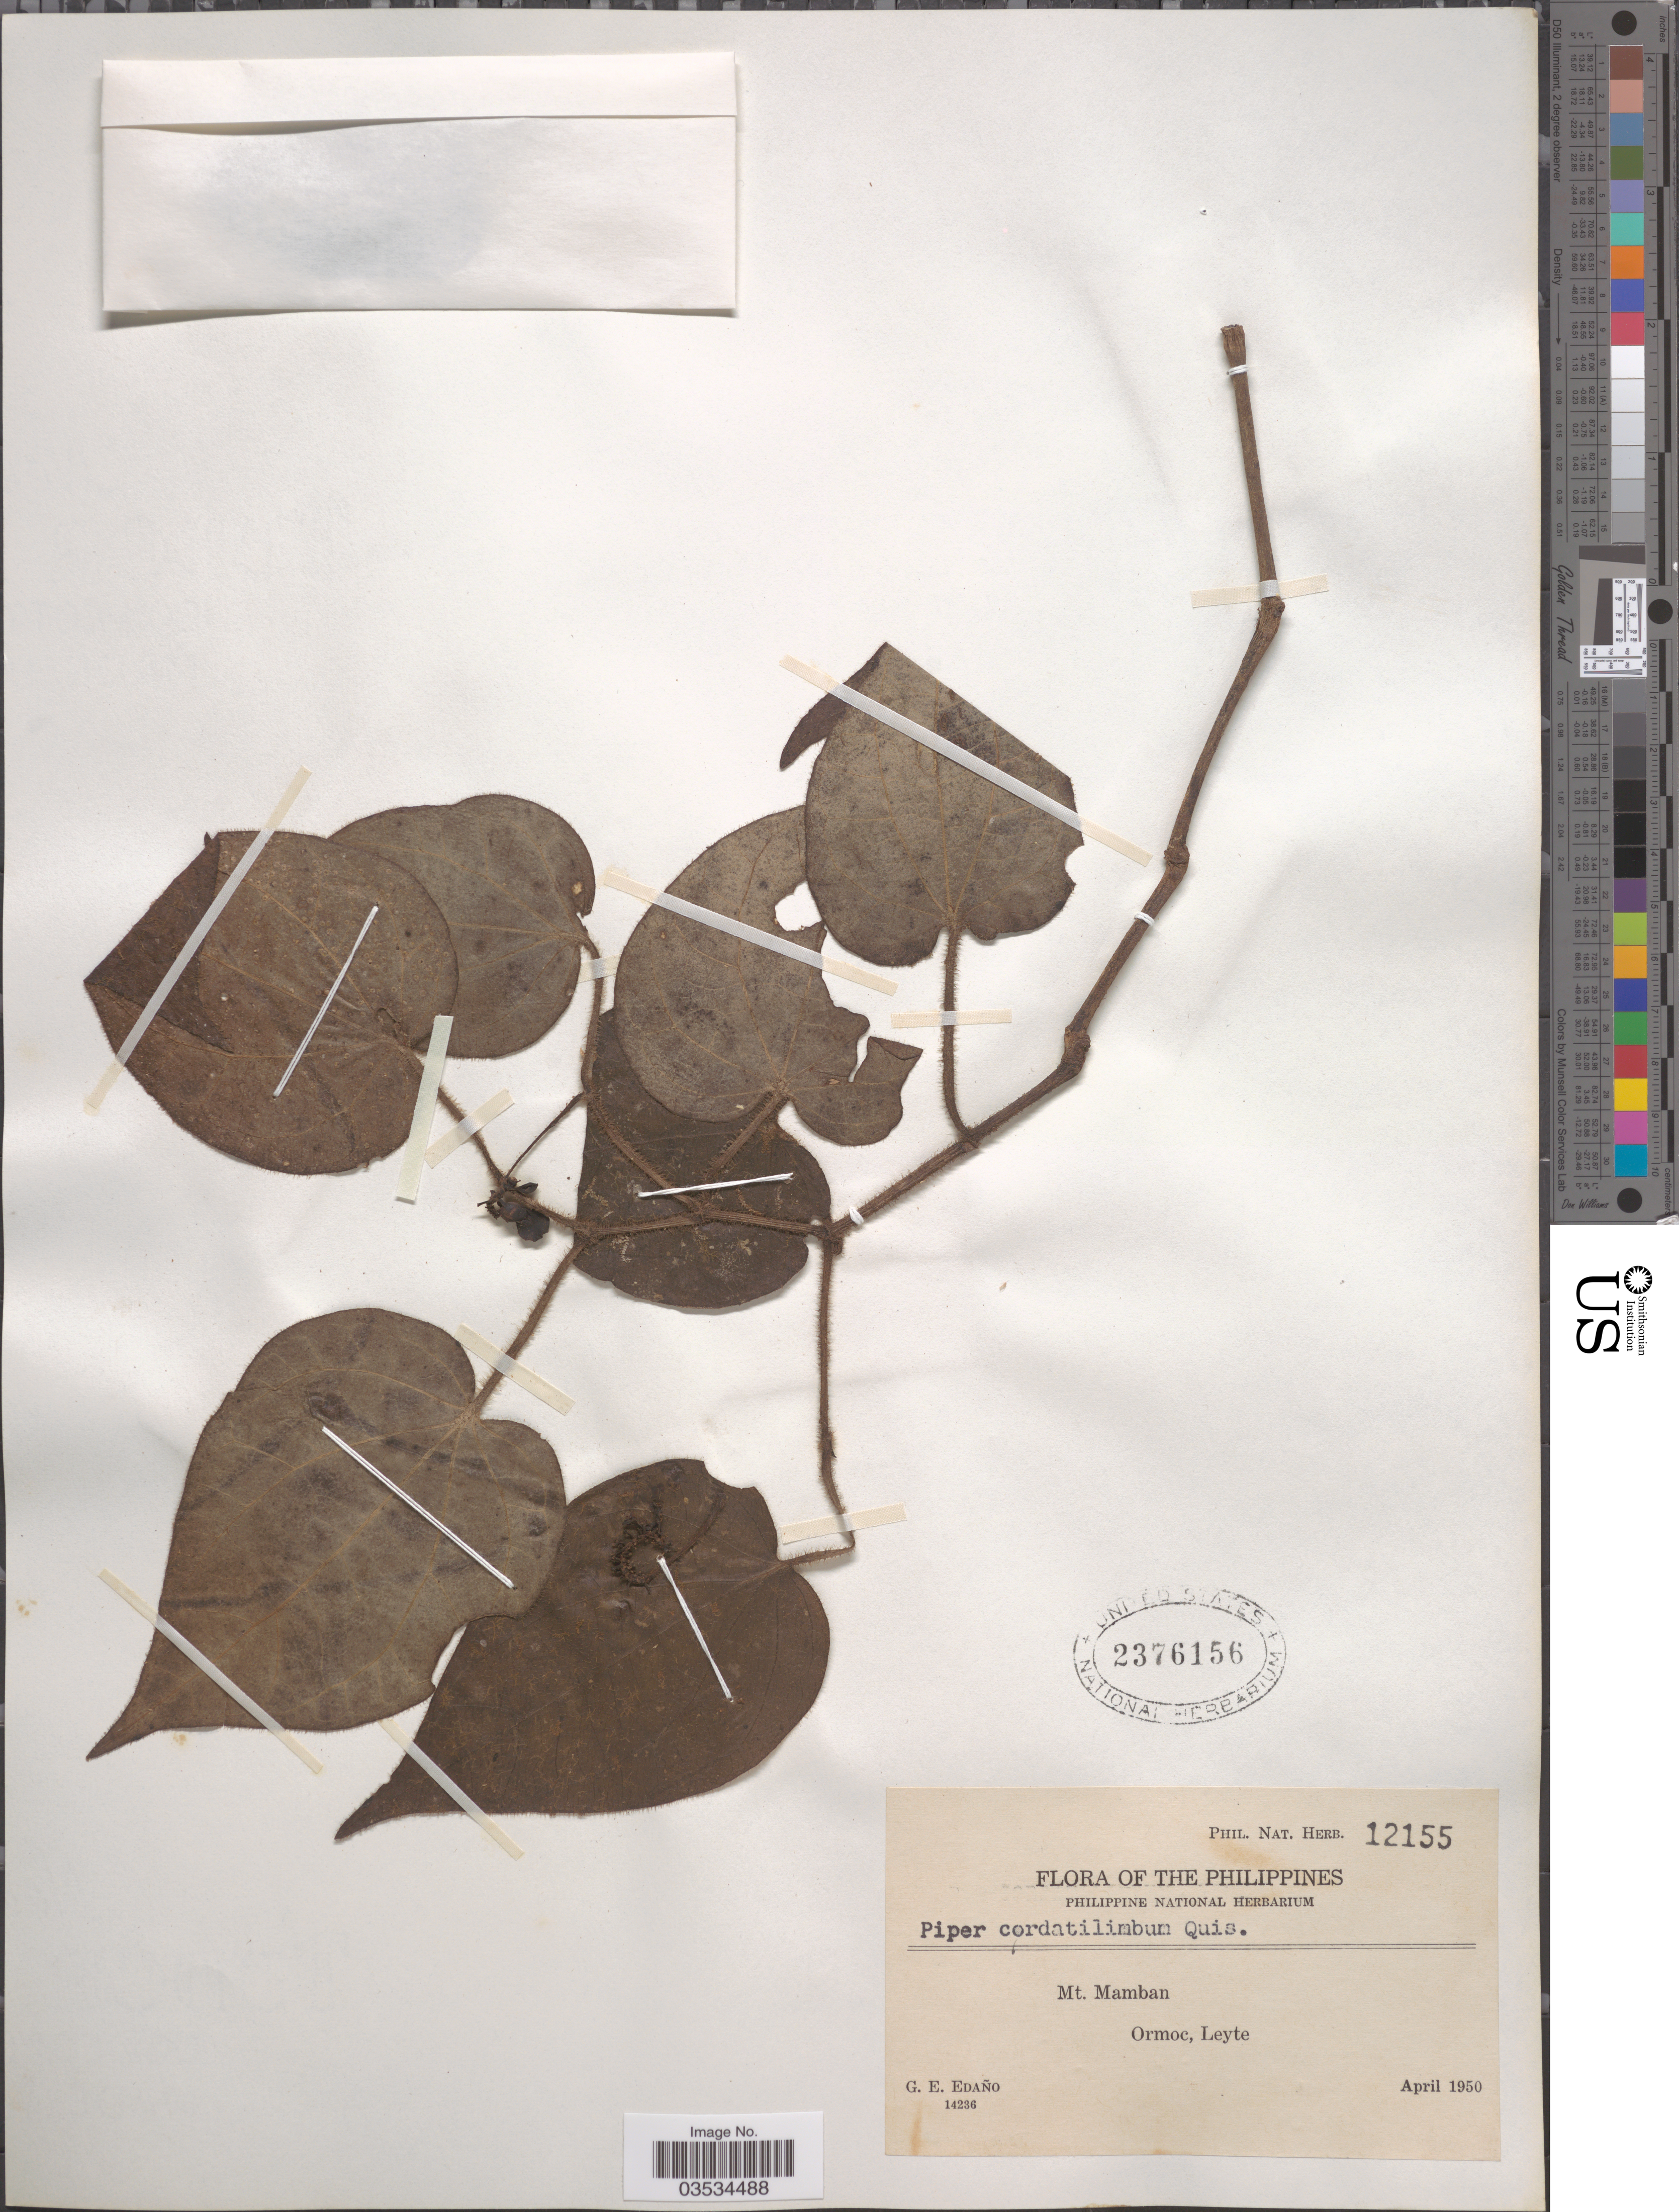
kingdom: Plantae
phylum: Tracheophyta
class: Magnoliopsida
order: Piperales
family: Piperaceae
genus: Piper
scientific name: Piper cordatilimbum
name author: Quisumb.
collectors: G. E. Edaño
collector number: Phil. Nat. Herb. 12155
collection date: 1950-04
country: Philippines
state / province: Eastern Visayas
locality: Mt. Mamban. Ormoc, Leyte.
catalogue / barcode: US 2376156